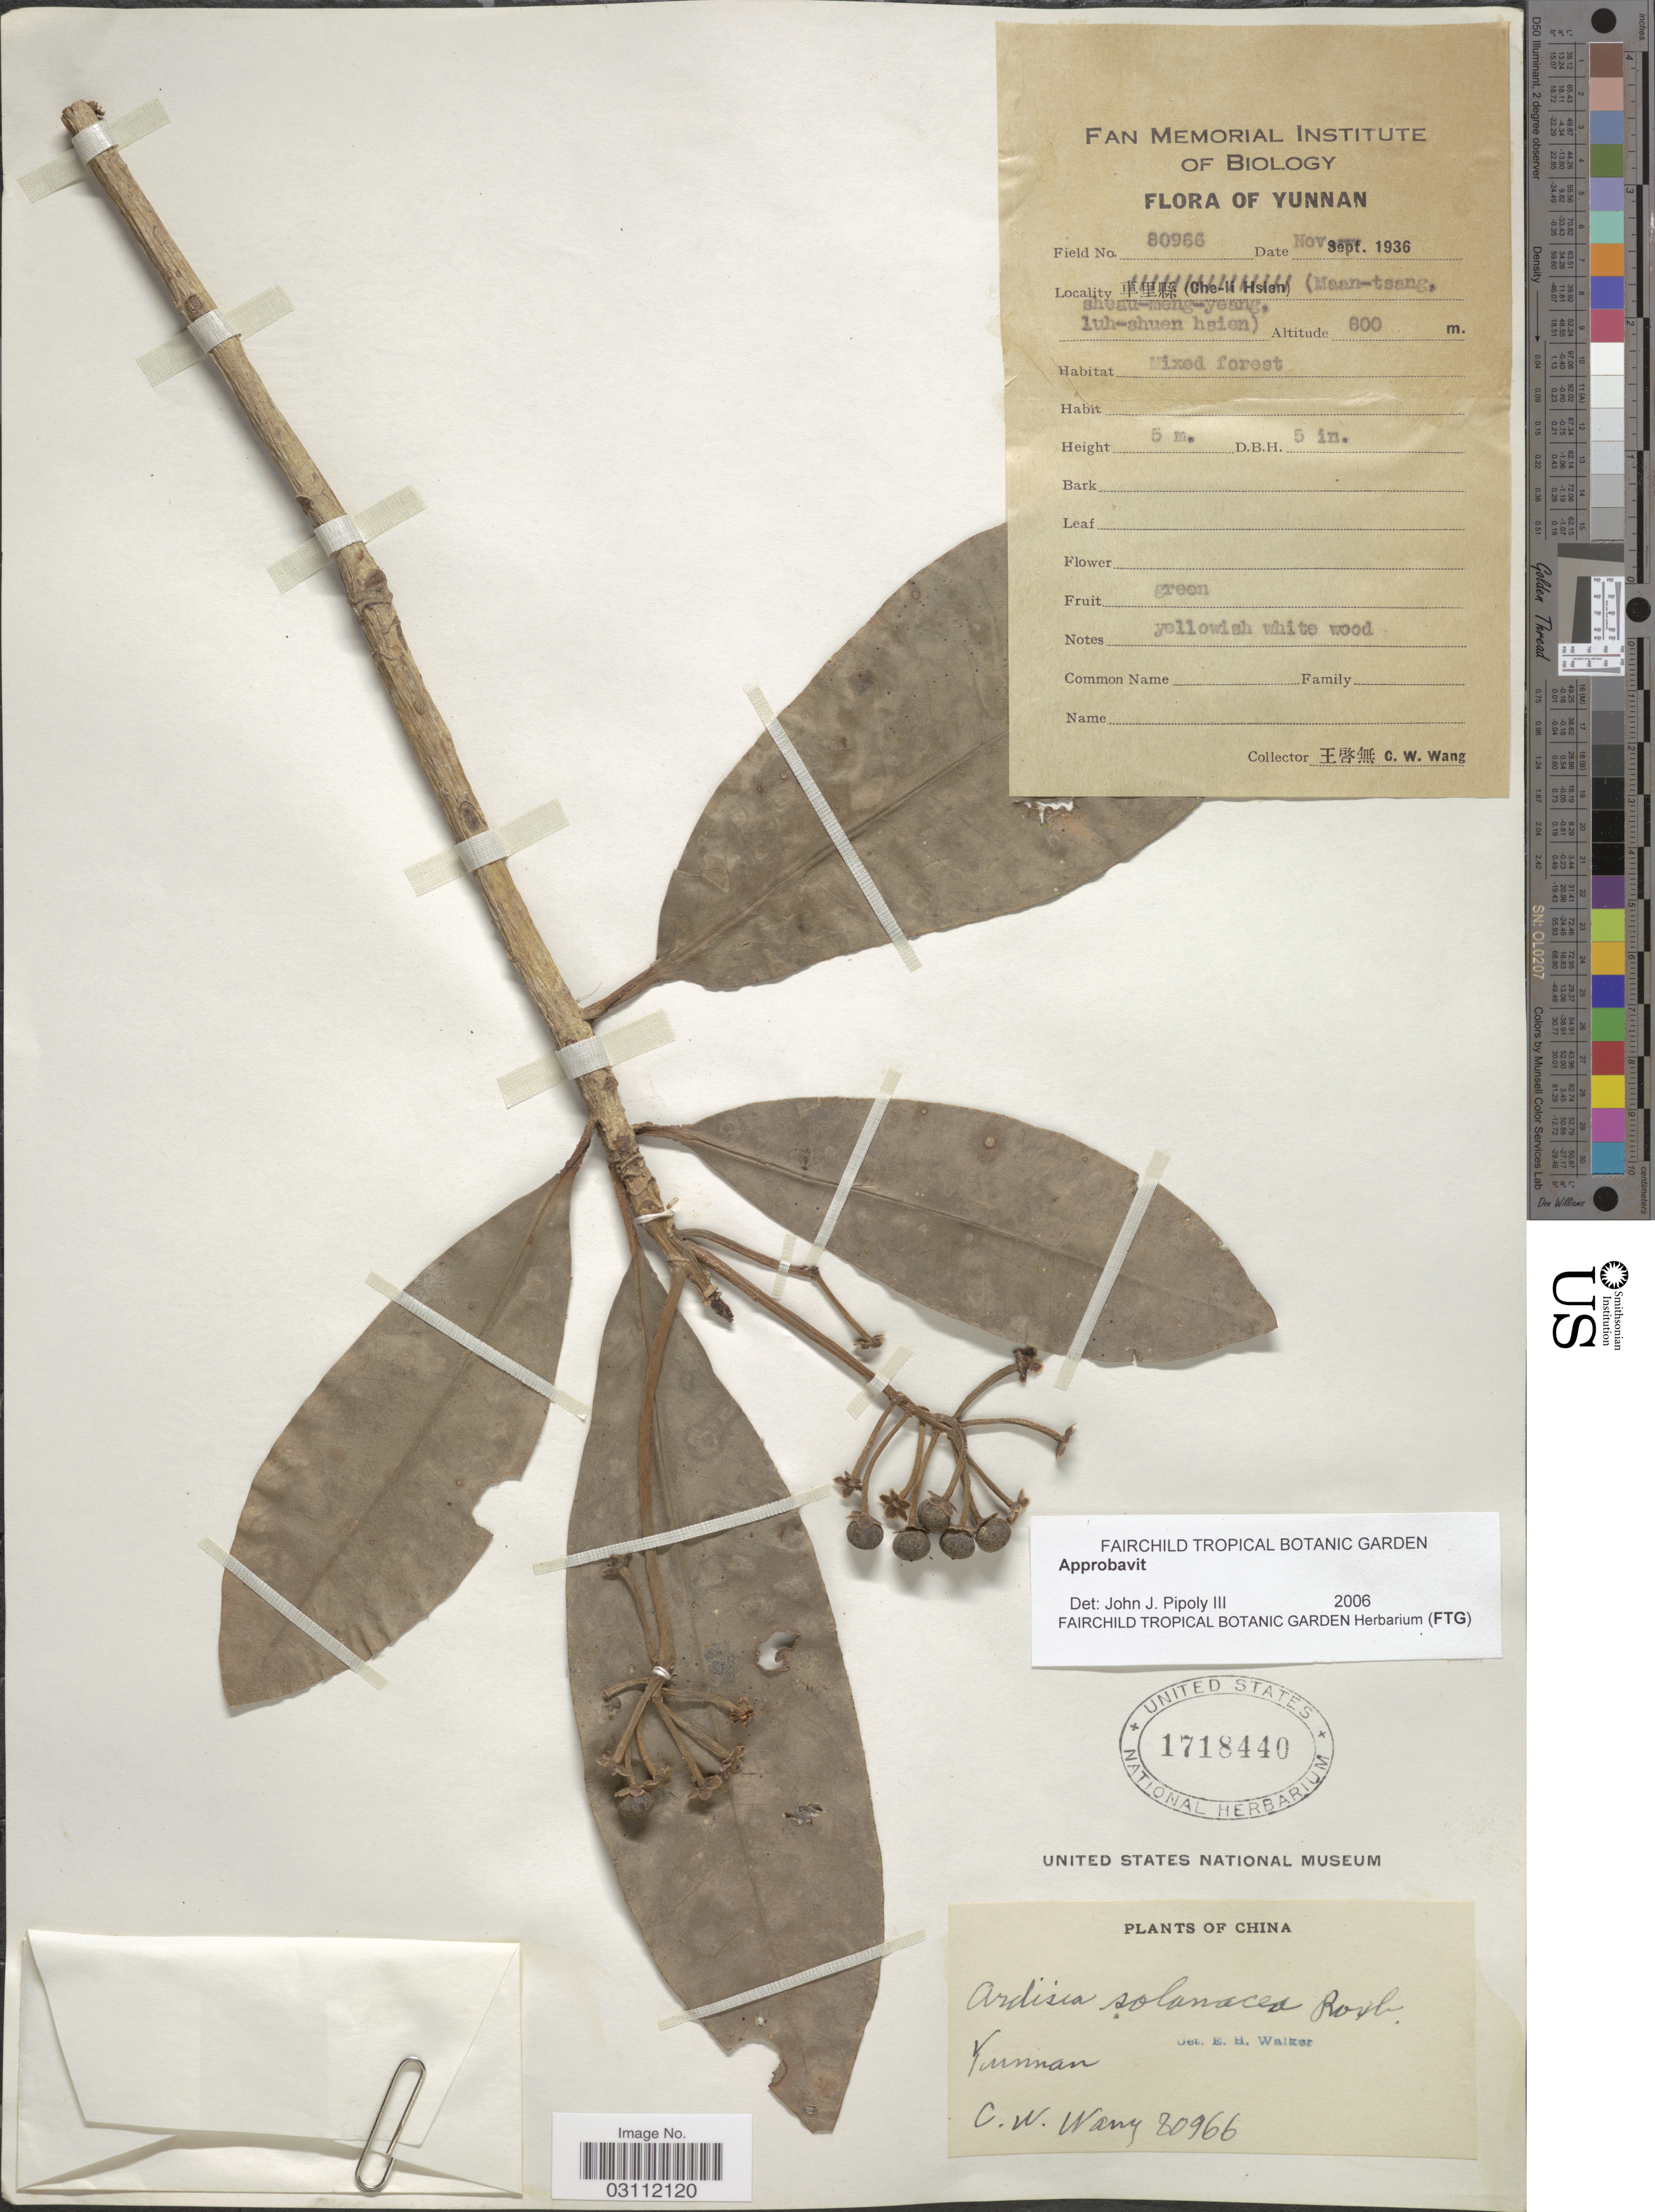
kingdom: Plantae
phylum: Tracheophyta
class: Magnoliopsida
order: Ericales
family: Primulaceae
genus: Ardisia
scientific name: Ardisia solanacea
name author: Roxb.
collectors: C. W. Wang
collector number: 80966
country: China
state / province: Yunnan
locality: Yunnan, (Maan-tsang, sheau-meng-yeang, luh-shuen hsien).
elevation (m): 800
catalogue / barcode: US 1718440